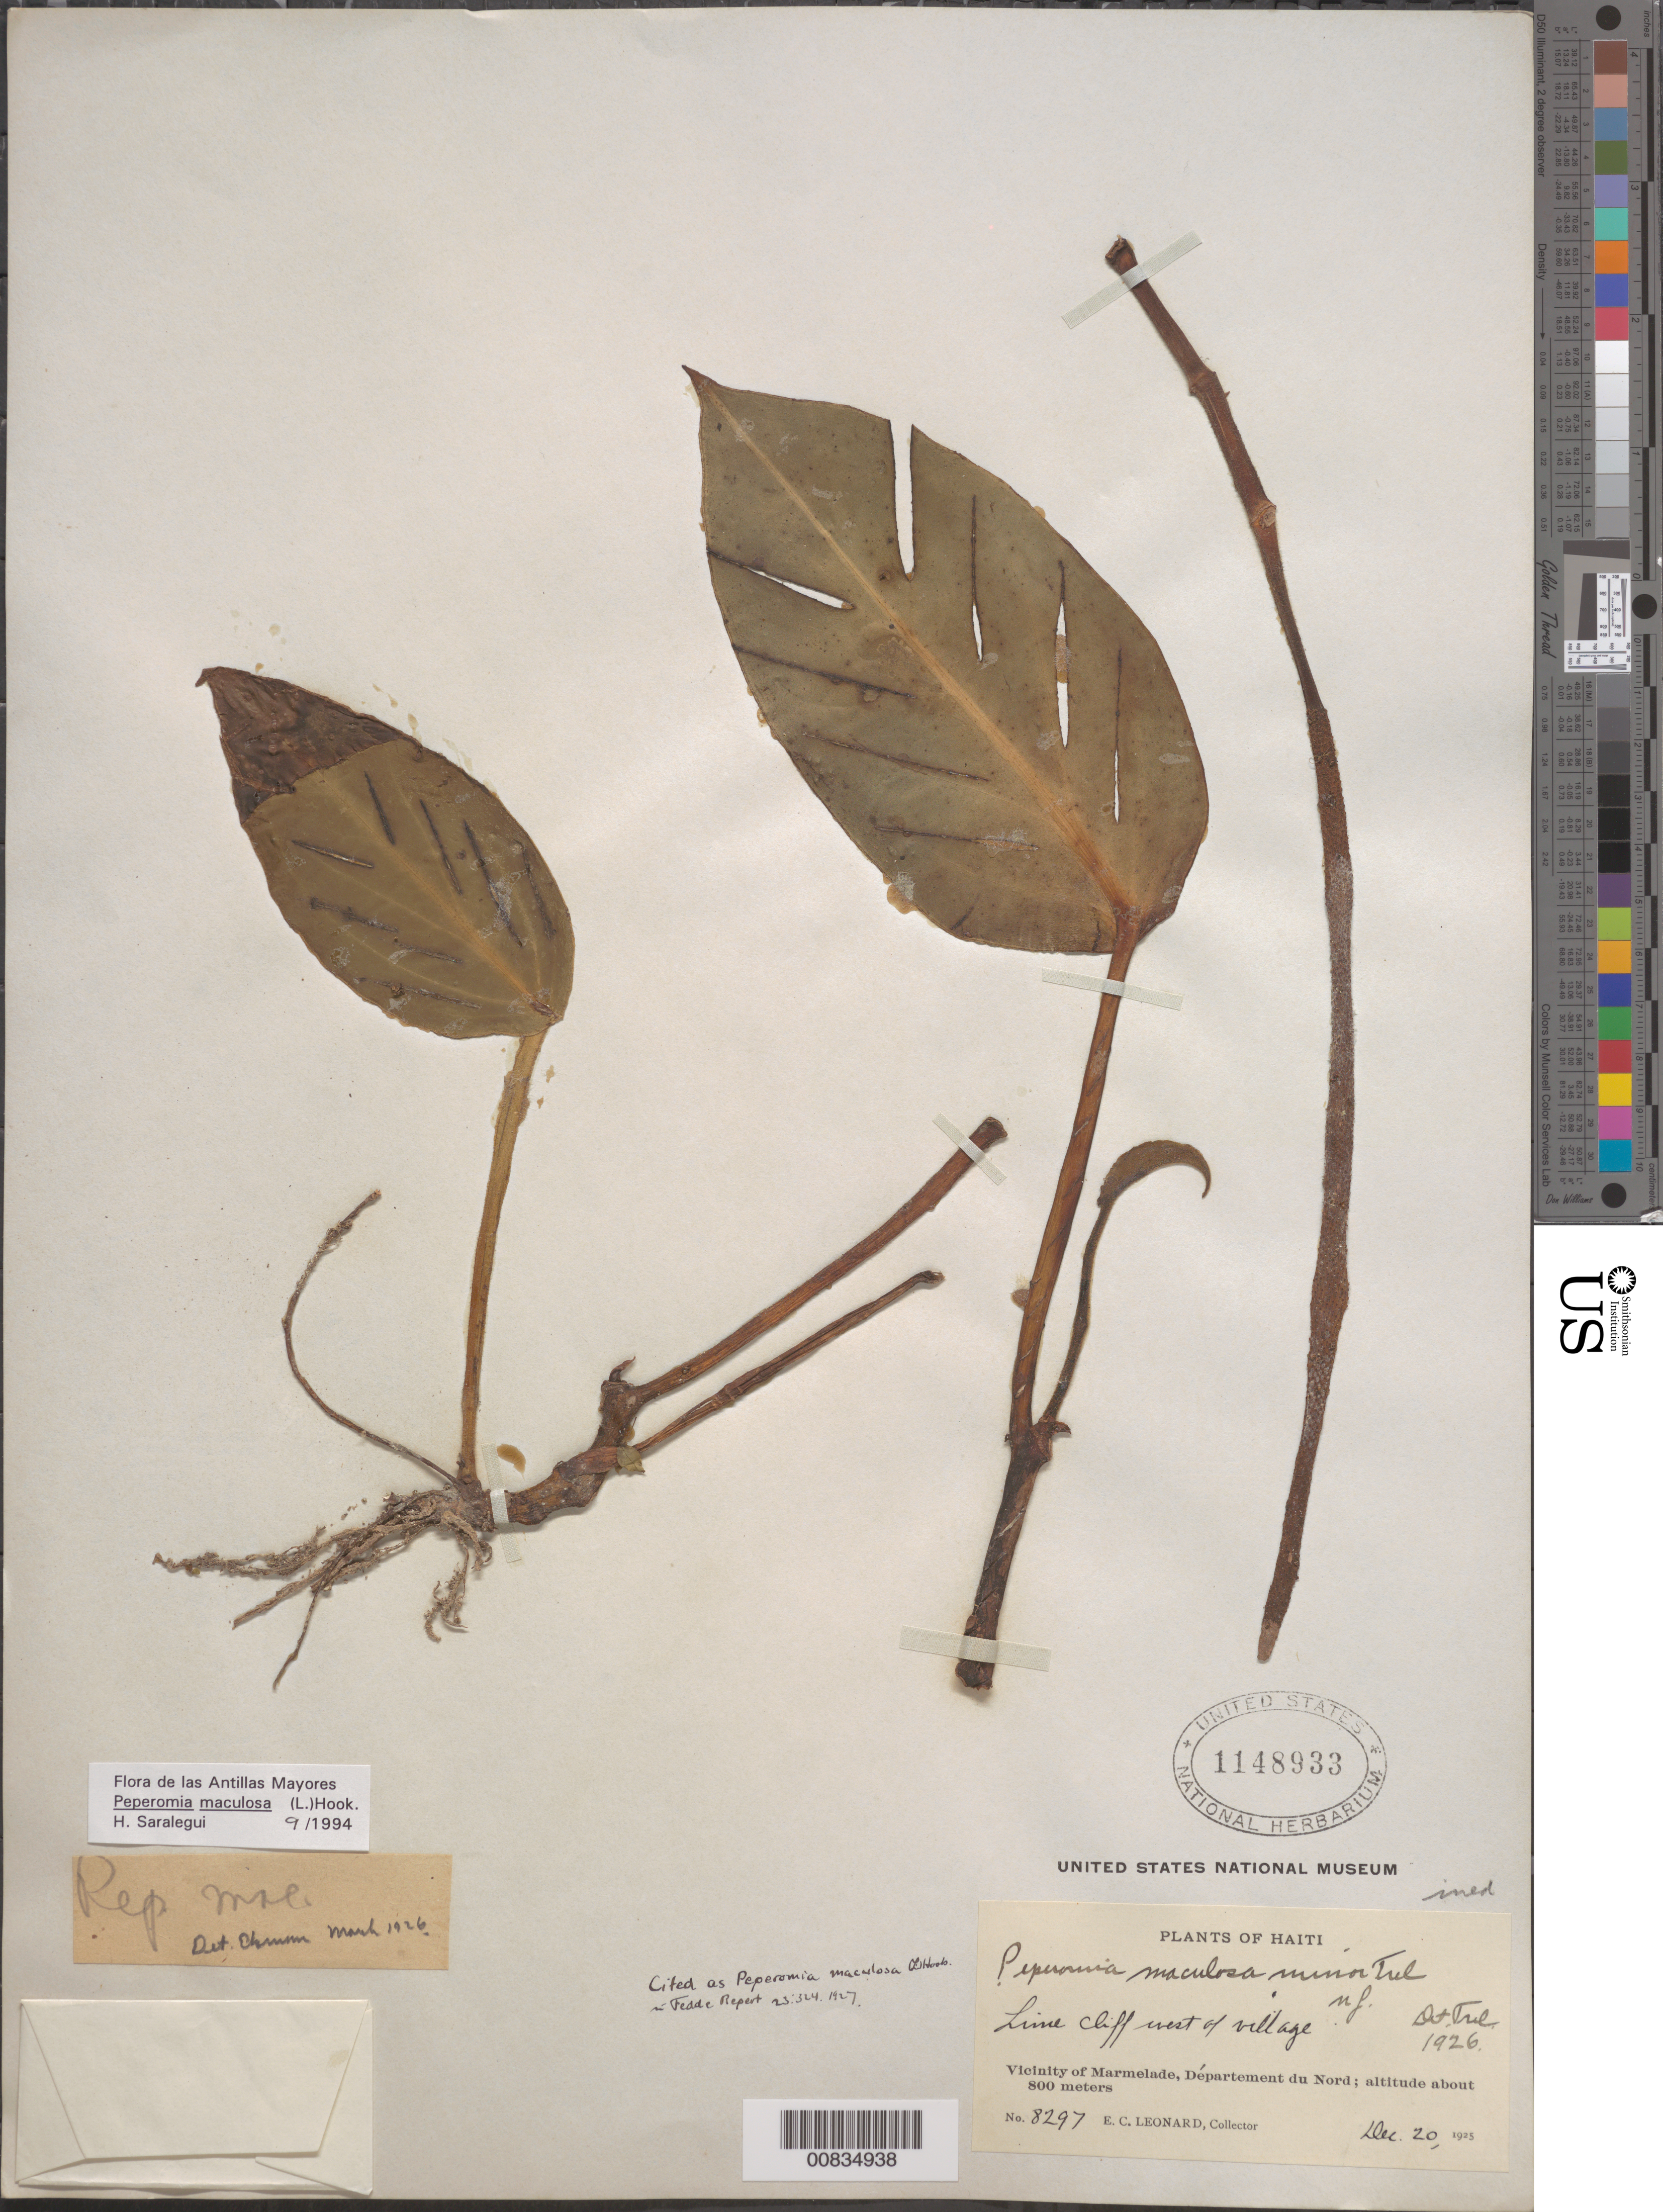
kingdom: Plantae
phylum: Tracheophyta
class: Magnoliopsida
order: Piperales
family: Piperaceae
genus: Peperomia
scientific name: Peperomia maculosa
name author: (L.) Hook.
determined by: Saralegui Boza, H., (HAJB), Jardin Botanico Nacional (Habana)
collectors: E. L. Ekman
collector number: H 8297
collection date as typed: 20 Dec 1925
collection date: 1925-12-20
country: Haiti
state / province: Nord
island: Hispaniola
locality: Vicinity of Marmelade. Lime cliff west of village.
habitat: Lime cliff.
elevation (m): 800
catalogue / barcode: US 1148933